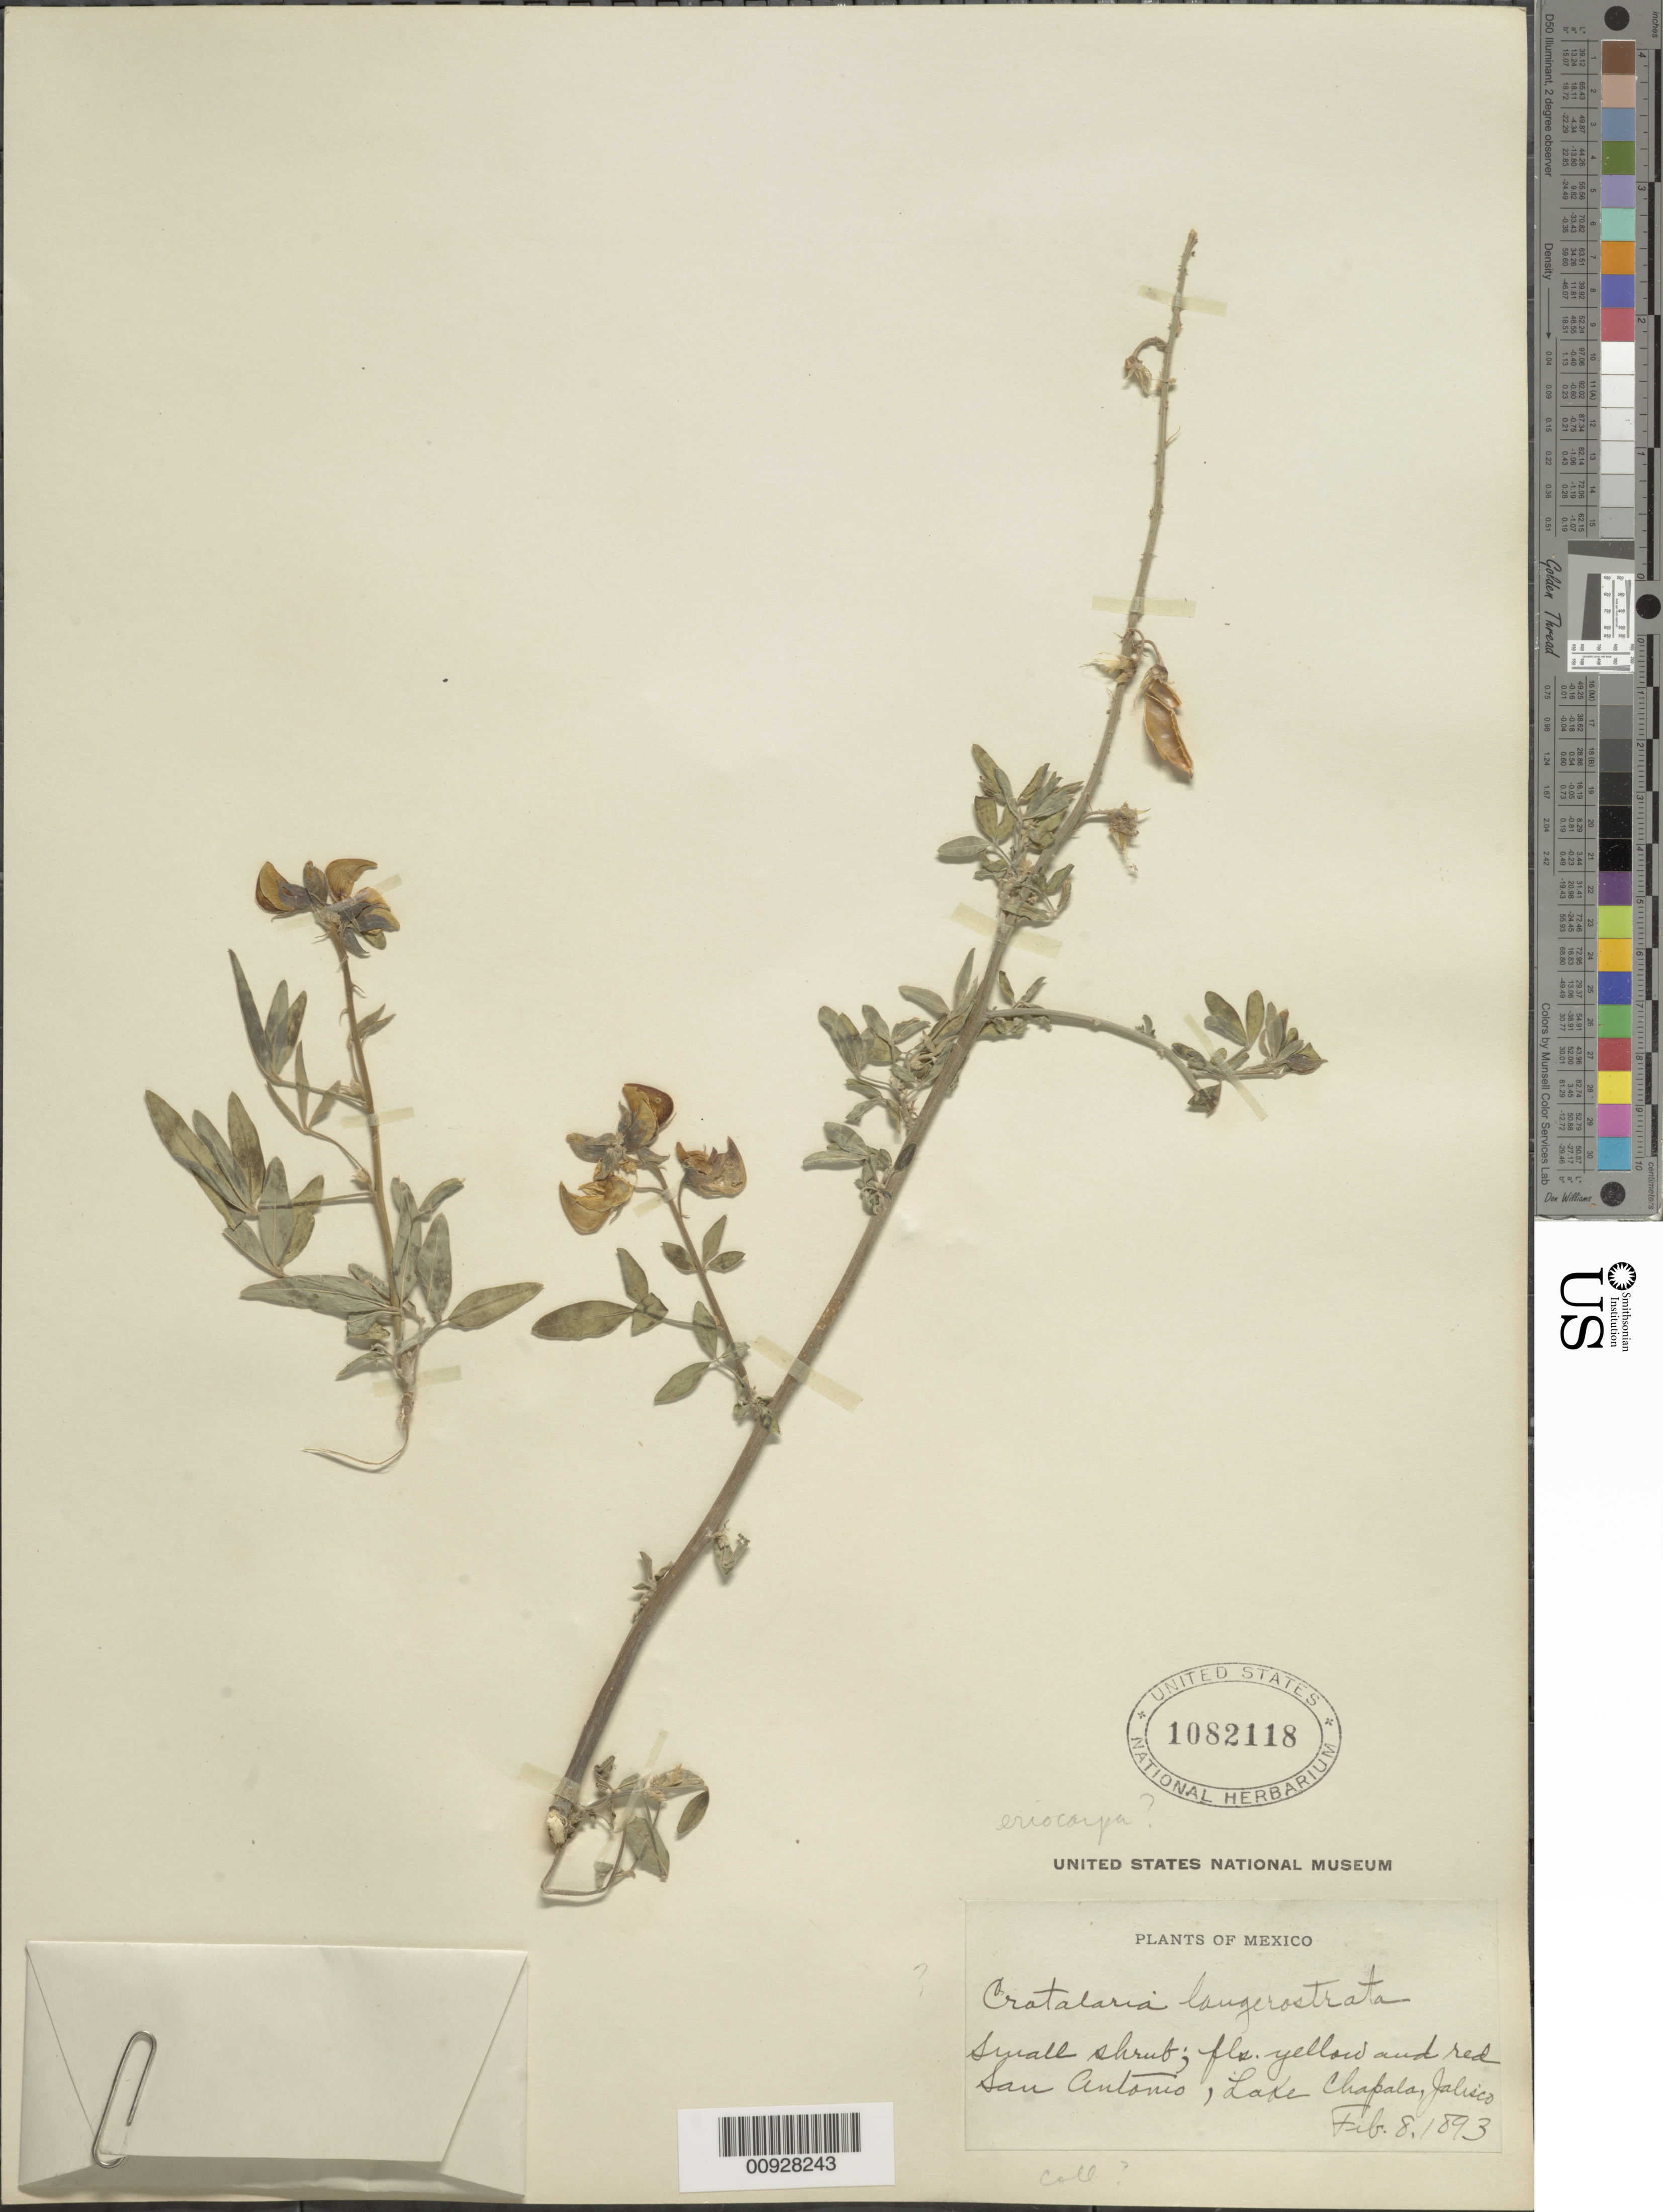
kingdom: Plantae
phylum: Tracheophyta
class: Magnoliopsida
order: Fabales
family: Fabaceae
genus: Crotalaria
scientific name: Crotalaria sp.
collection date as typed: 08 Feb 1893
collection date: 1893-02-08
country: Mexico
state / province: Jalisco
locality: San Antonio, Lake Chapala, Jalisco.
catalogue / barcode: US 1082118